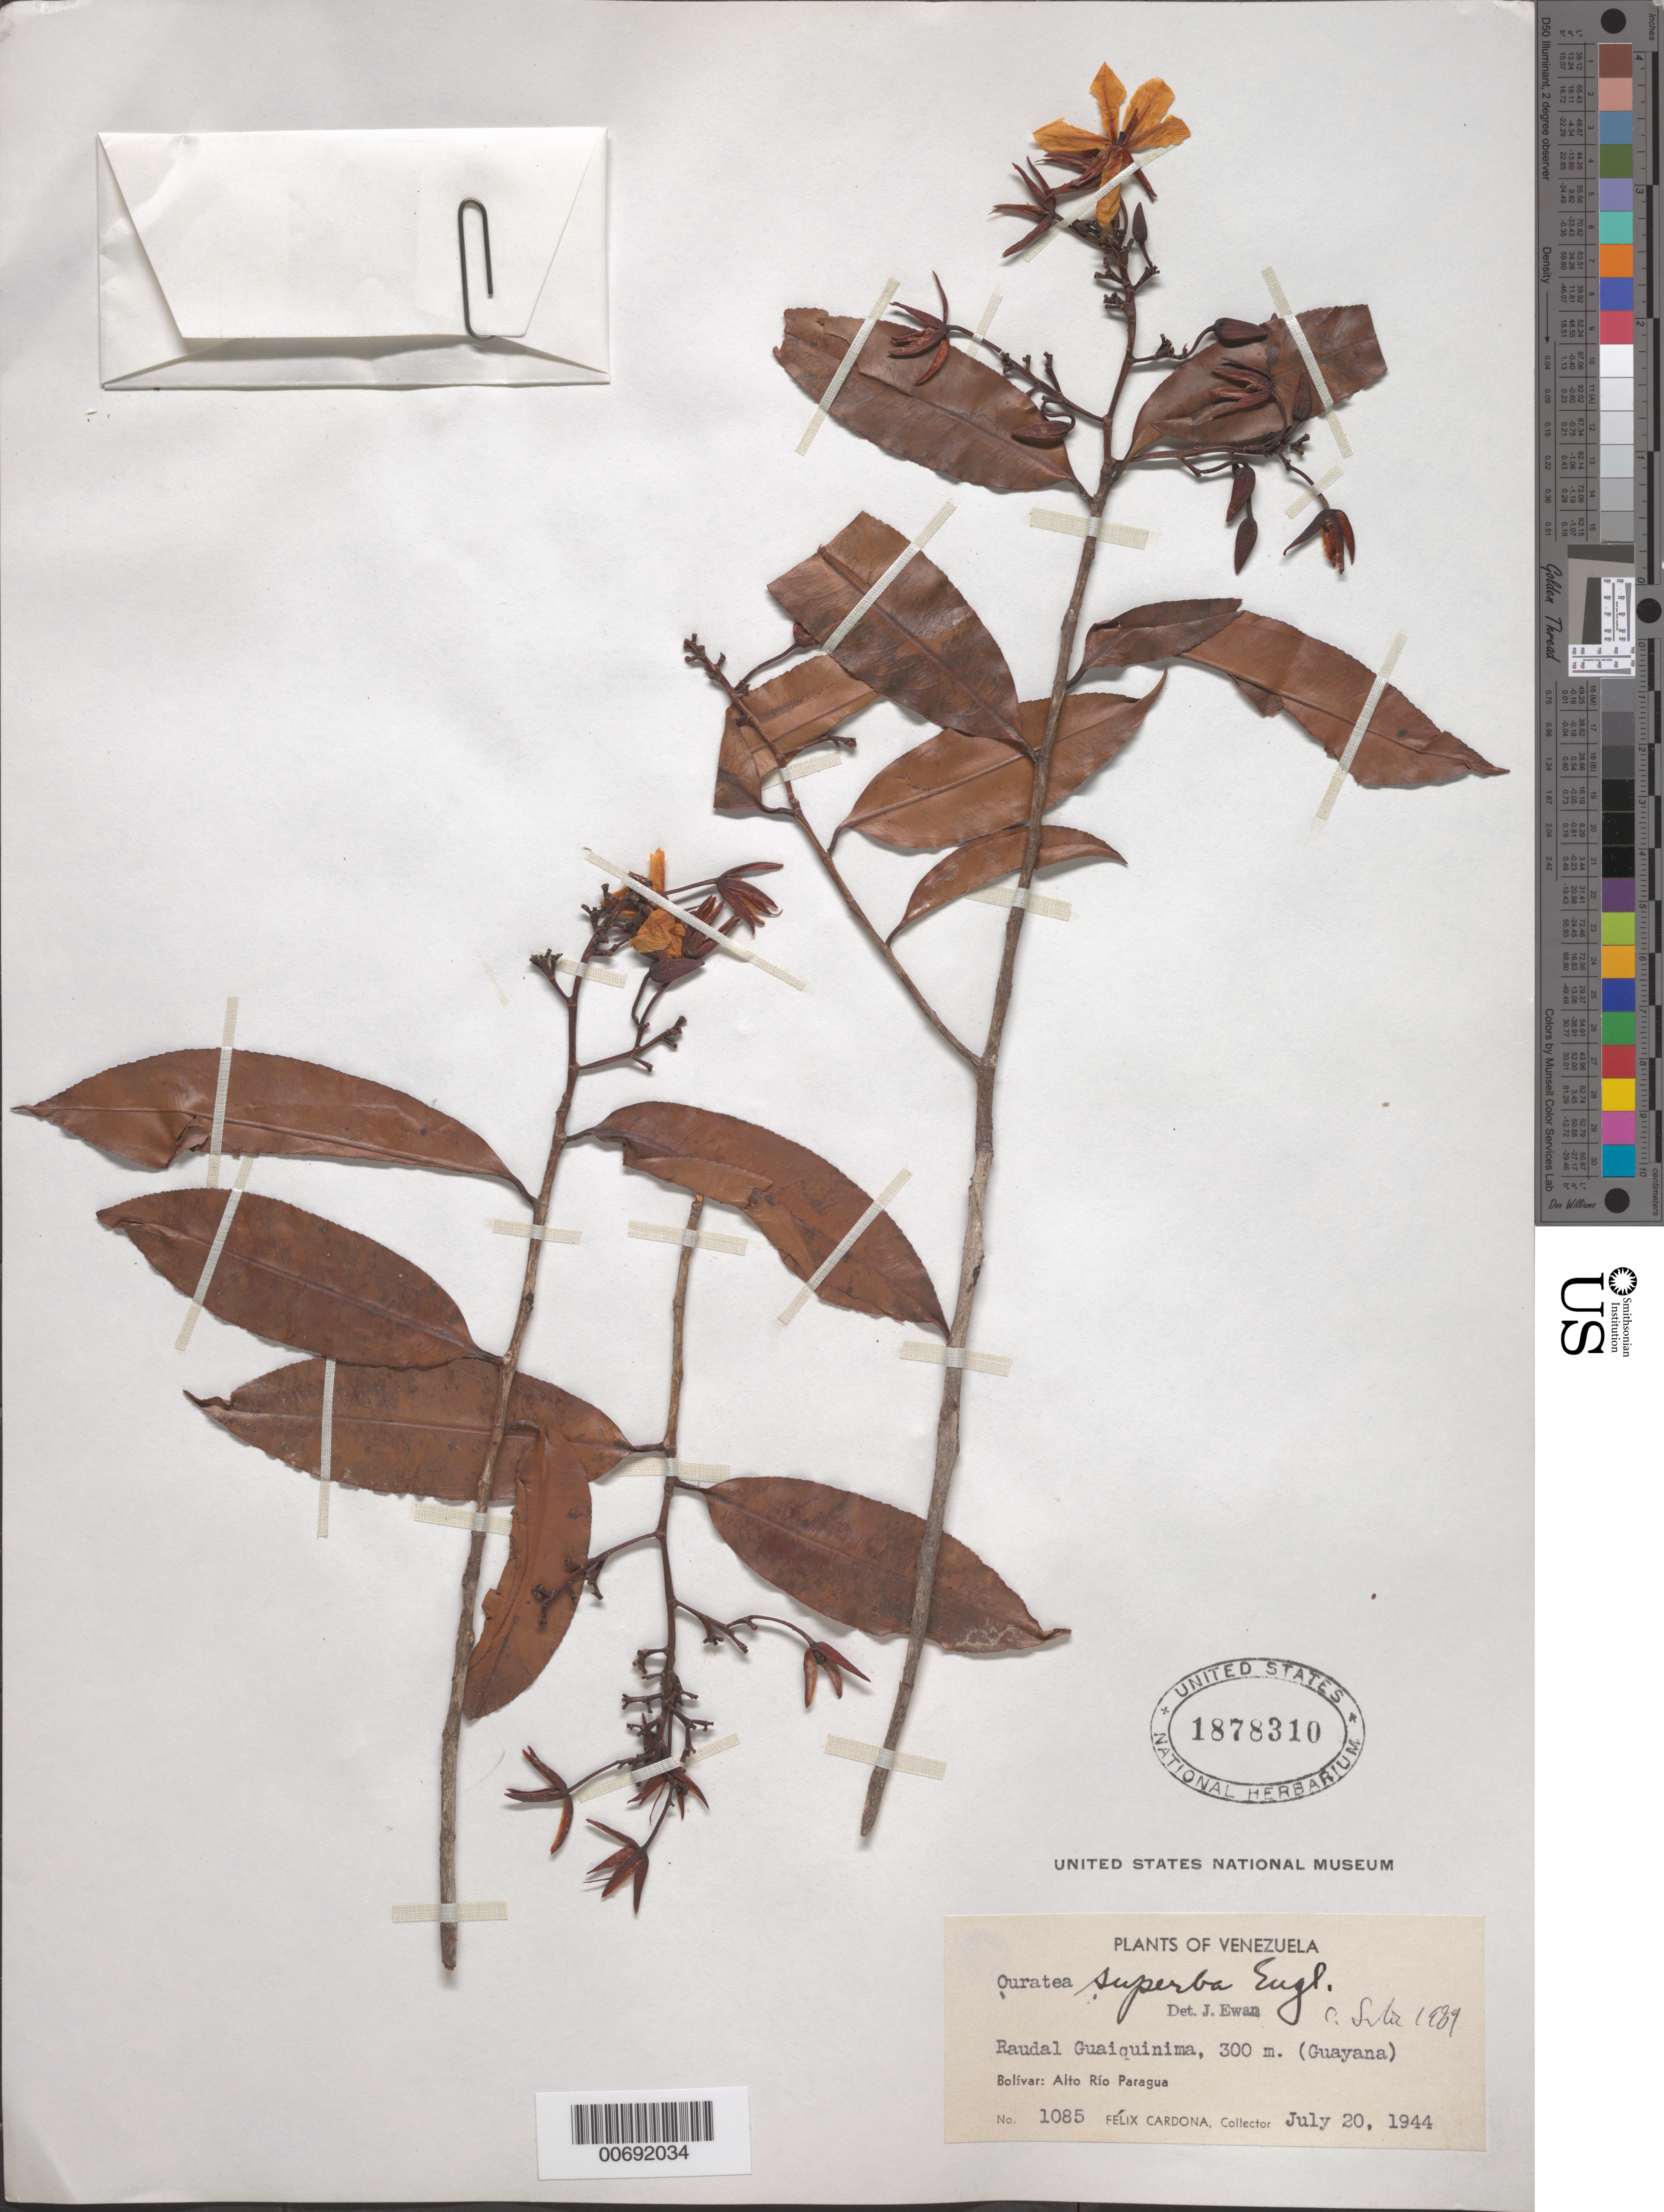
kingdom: Plantae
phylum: Tracheophyta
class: Magnoliopsida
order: Malpighiales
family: Ochnaceae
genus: Ouratea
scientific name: Ouratea superba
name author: Engl.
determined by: Sastre, C. H. L.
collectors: F. Cardona Puig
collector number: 1085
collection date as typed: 20-Jul-44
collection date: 1944-07-20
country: Venezuela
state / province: Bolívar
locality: Alto Río Paragua, Río Karun, Raudal Guaiquinima (Guayana)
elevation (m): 300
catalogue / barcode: US 1878310